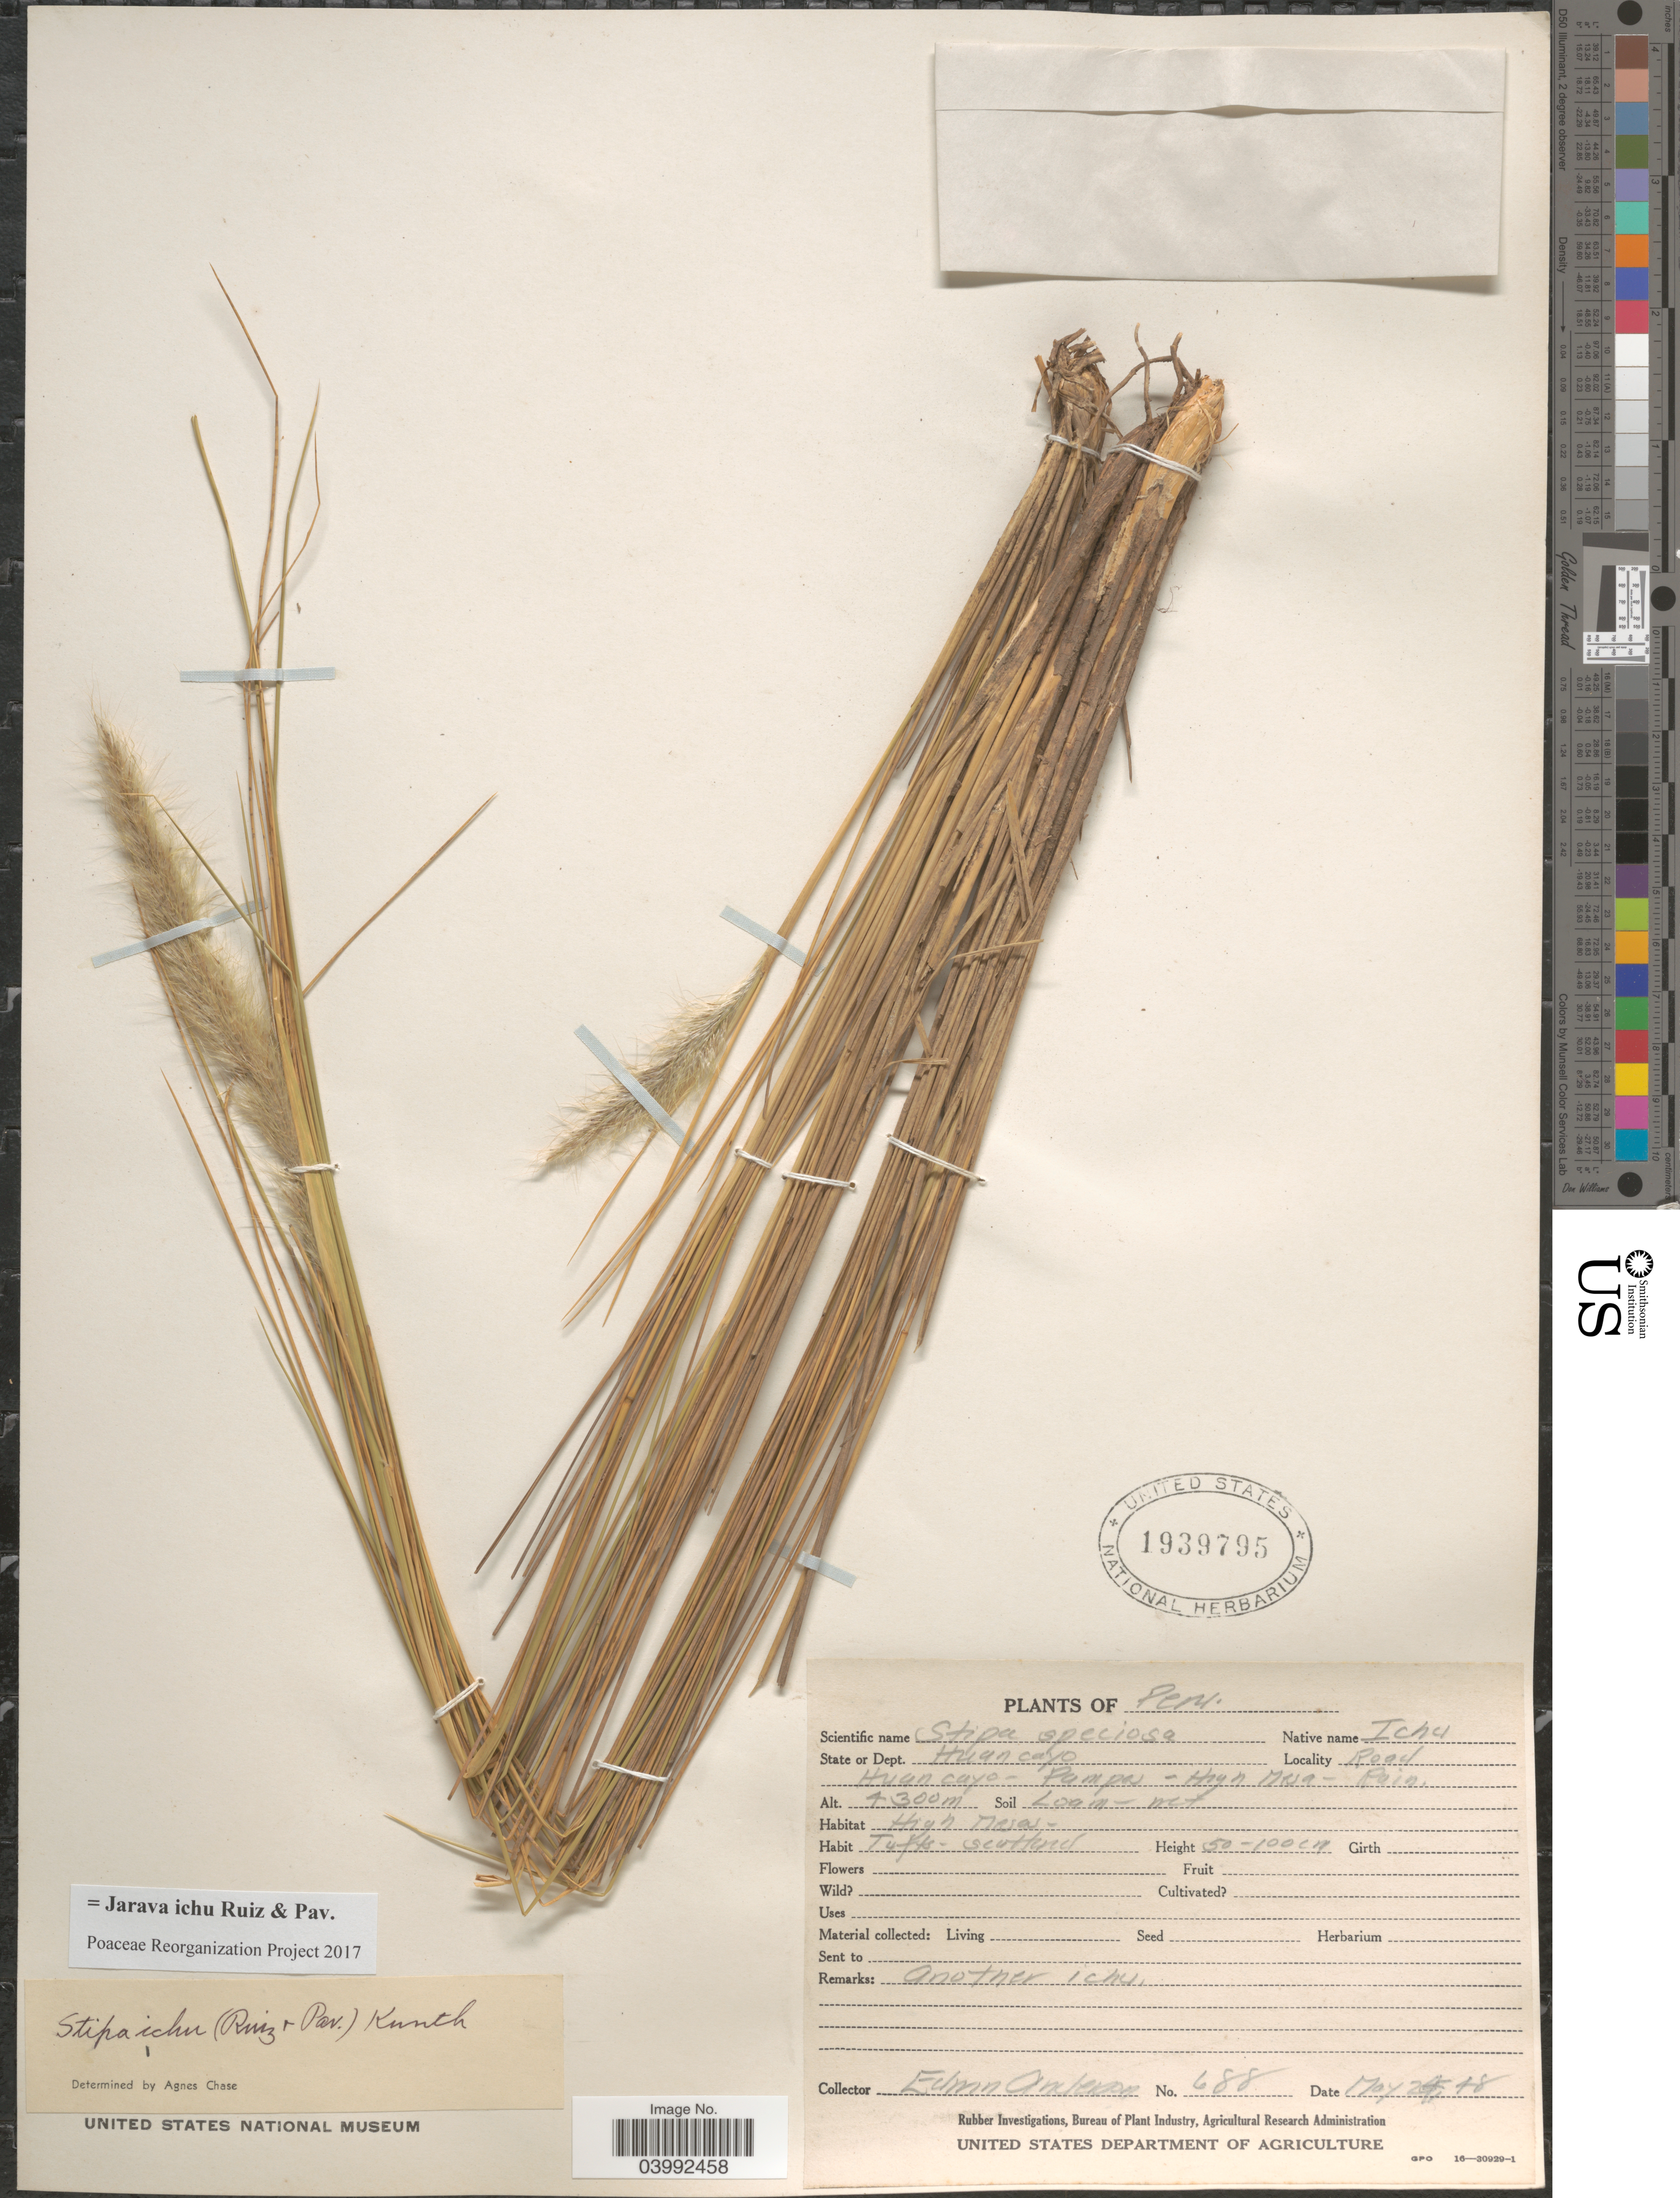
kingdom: Plantae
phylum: Tracheophyta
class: Liliopsida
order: Poales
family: Poaceae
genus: Jarava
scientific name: Jarava ichu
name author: Ruiz & Pav.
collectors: E. Anderson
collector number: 688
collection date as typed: Transcribed d/m/y: 24/5/48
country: Peru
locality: State or Dept. Huancayo. Road Huancayo - Pampa - High Mesa - Ruin.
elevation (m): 4300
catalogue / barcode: US 1939795